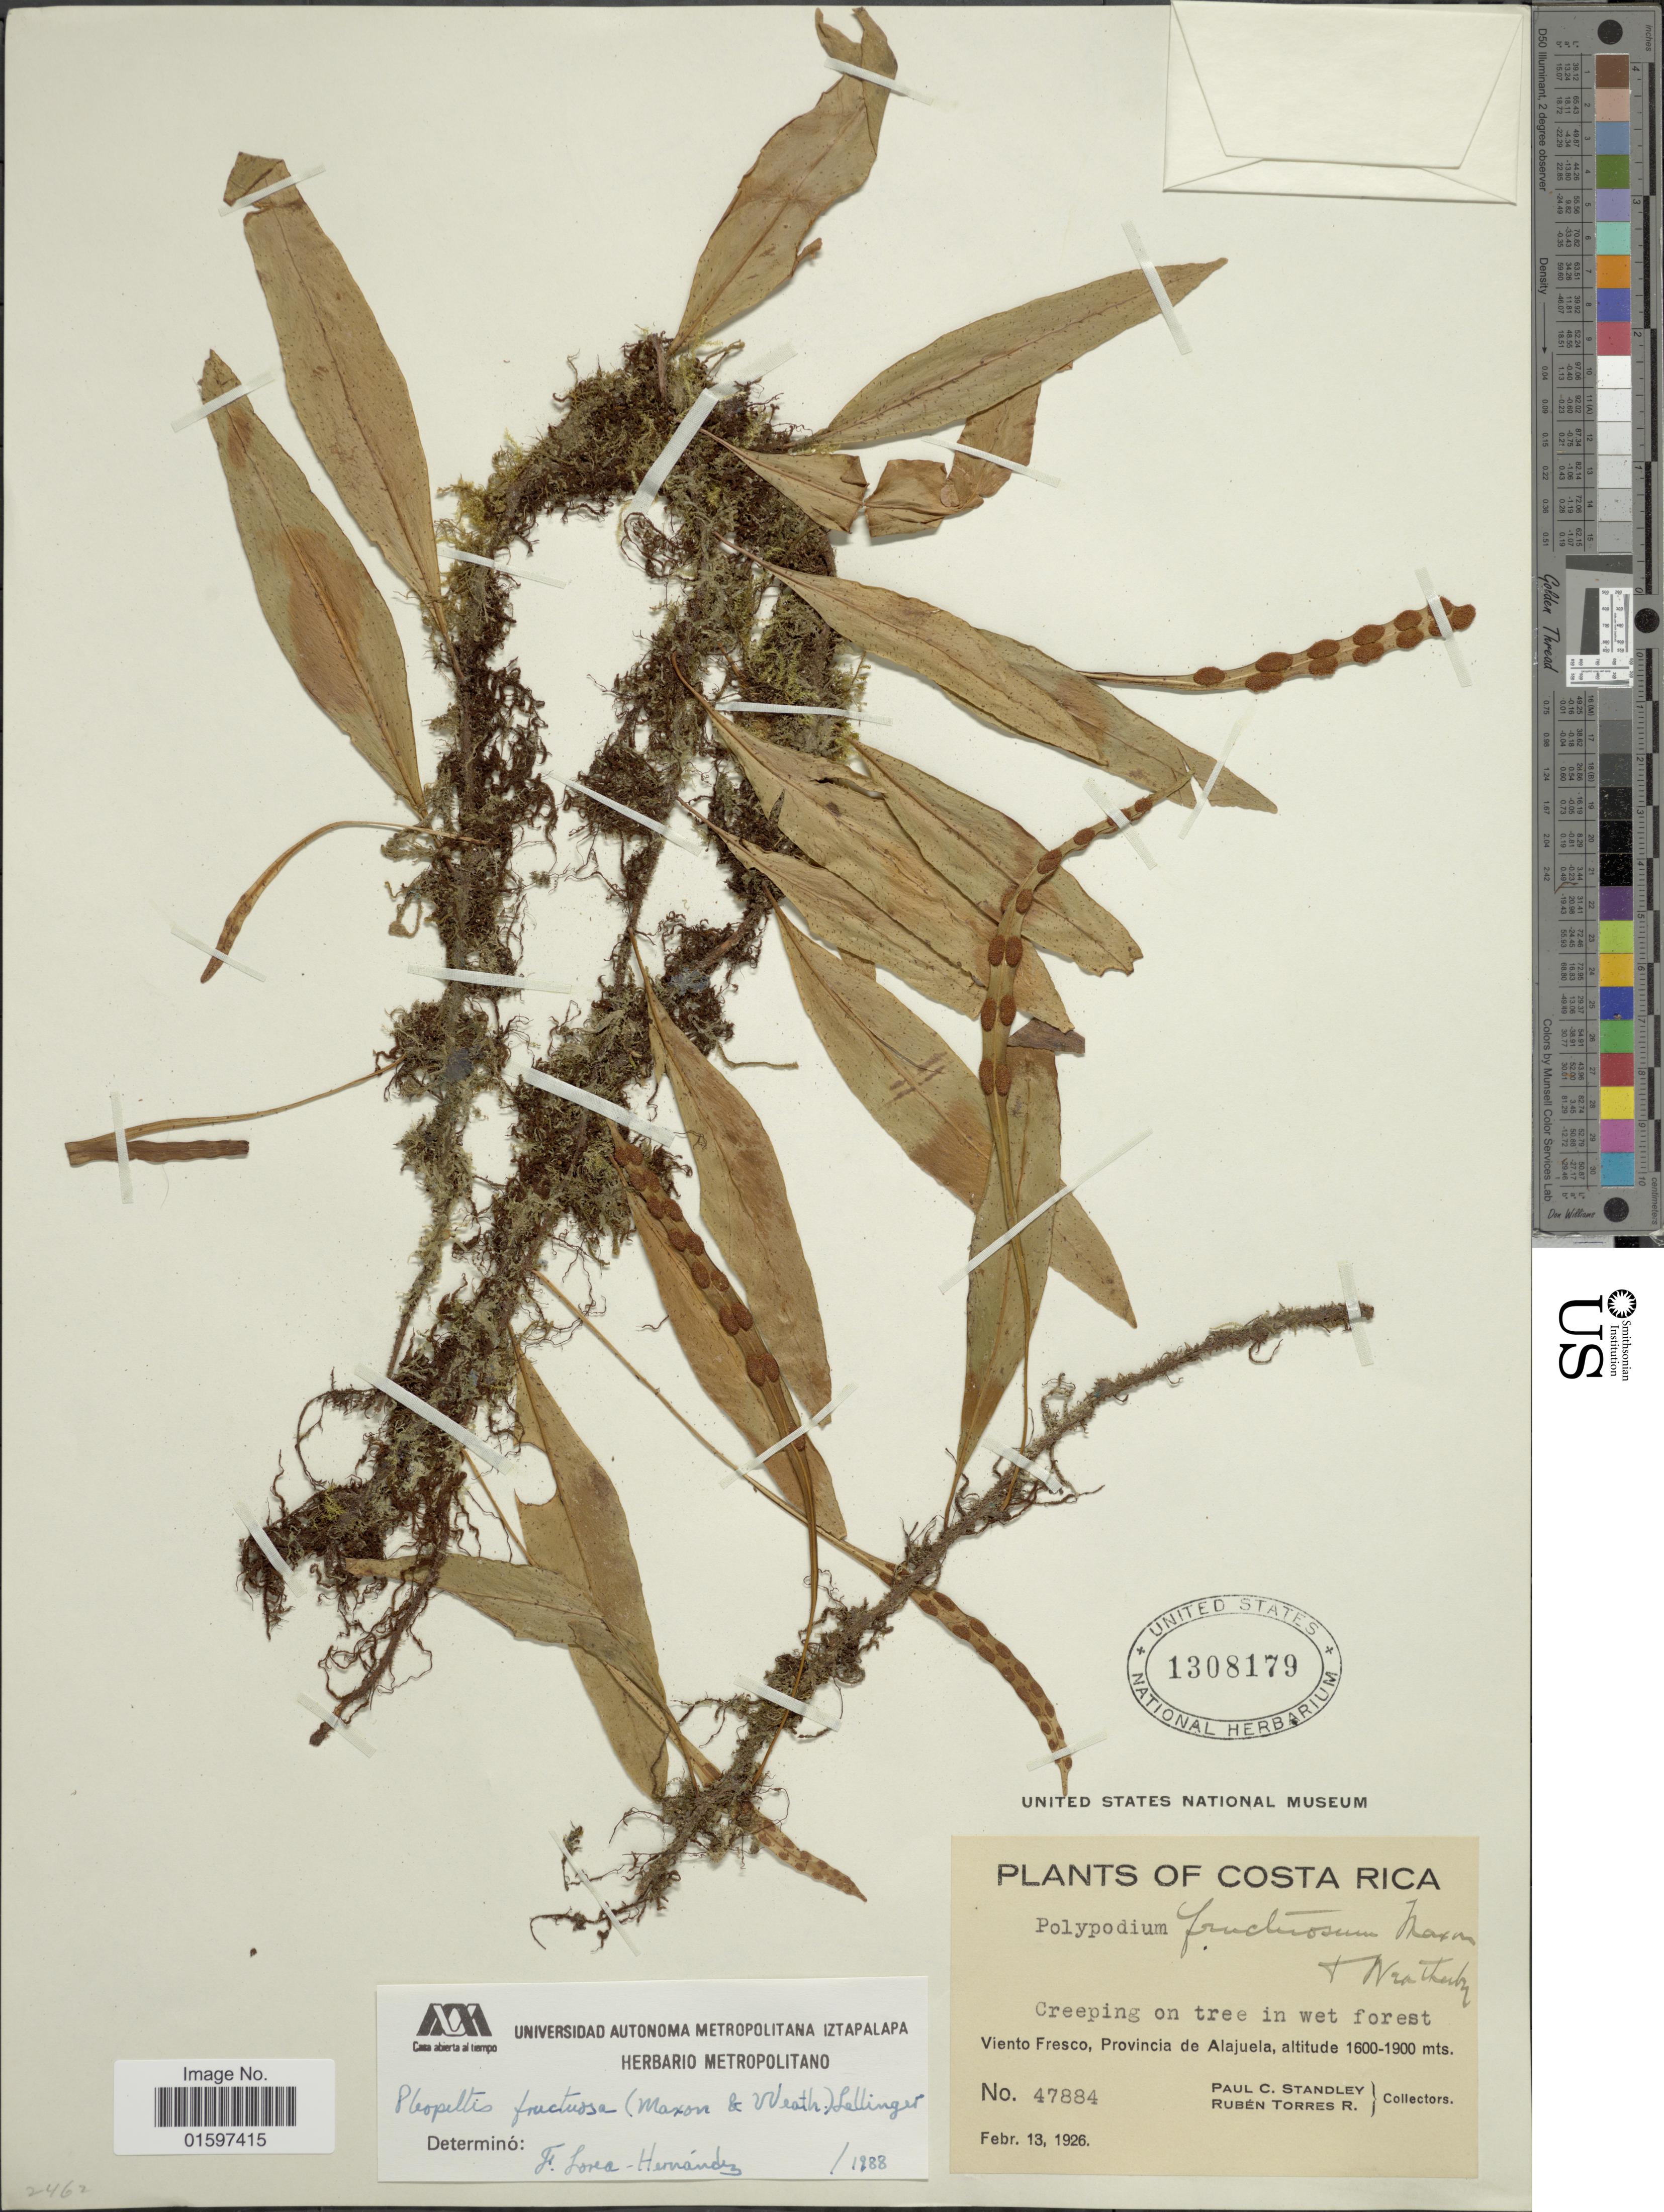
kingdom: Plantae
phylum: Tracheophyta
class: Polypodiopsida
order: Polypodiales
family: Polypodiaceae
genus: Pleopeltis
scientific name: Pleopeltis fructuosa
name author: (Maxon & Weath.) Lellinger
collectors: P. C. Standley & R. Torres R.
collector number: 47884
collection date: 1926-02-13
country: Costa Rica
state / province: Alajuela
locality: Viento Fresco, Provincia de Alajuela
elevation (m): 1600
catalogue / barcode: US 1308179